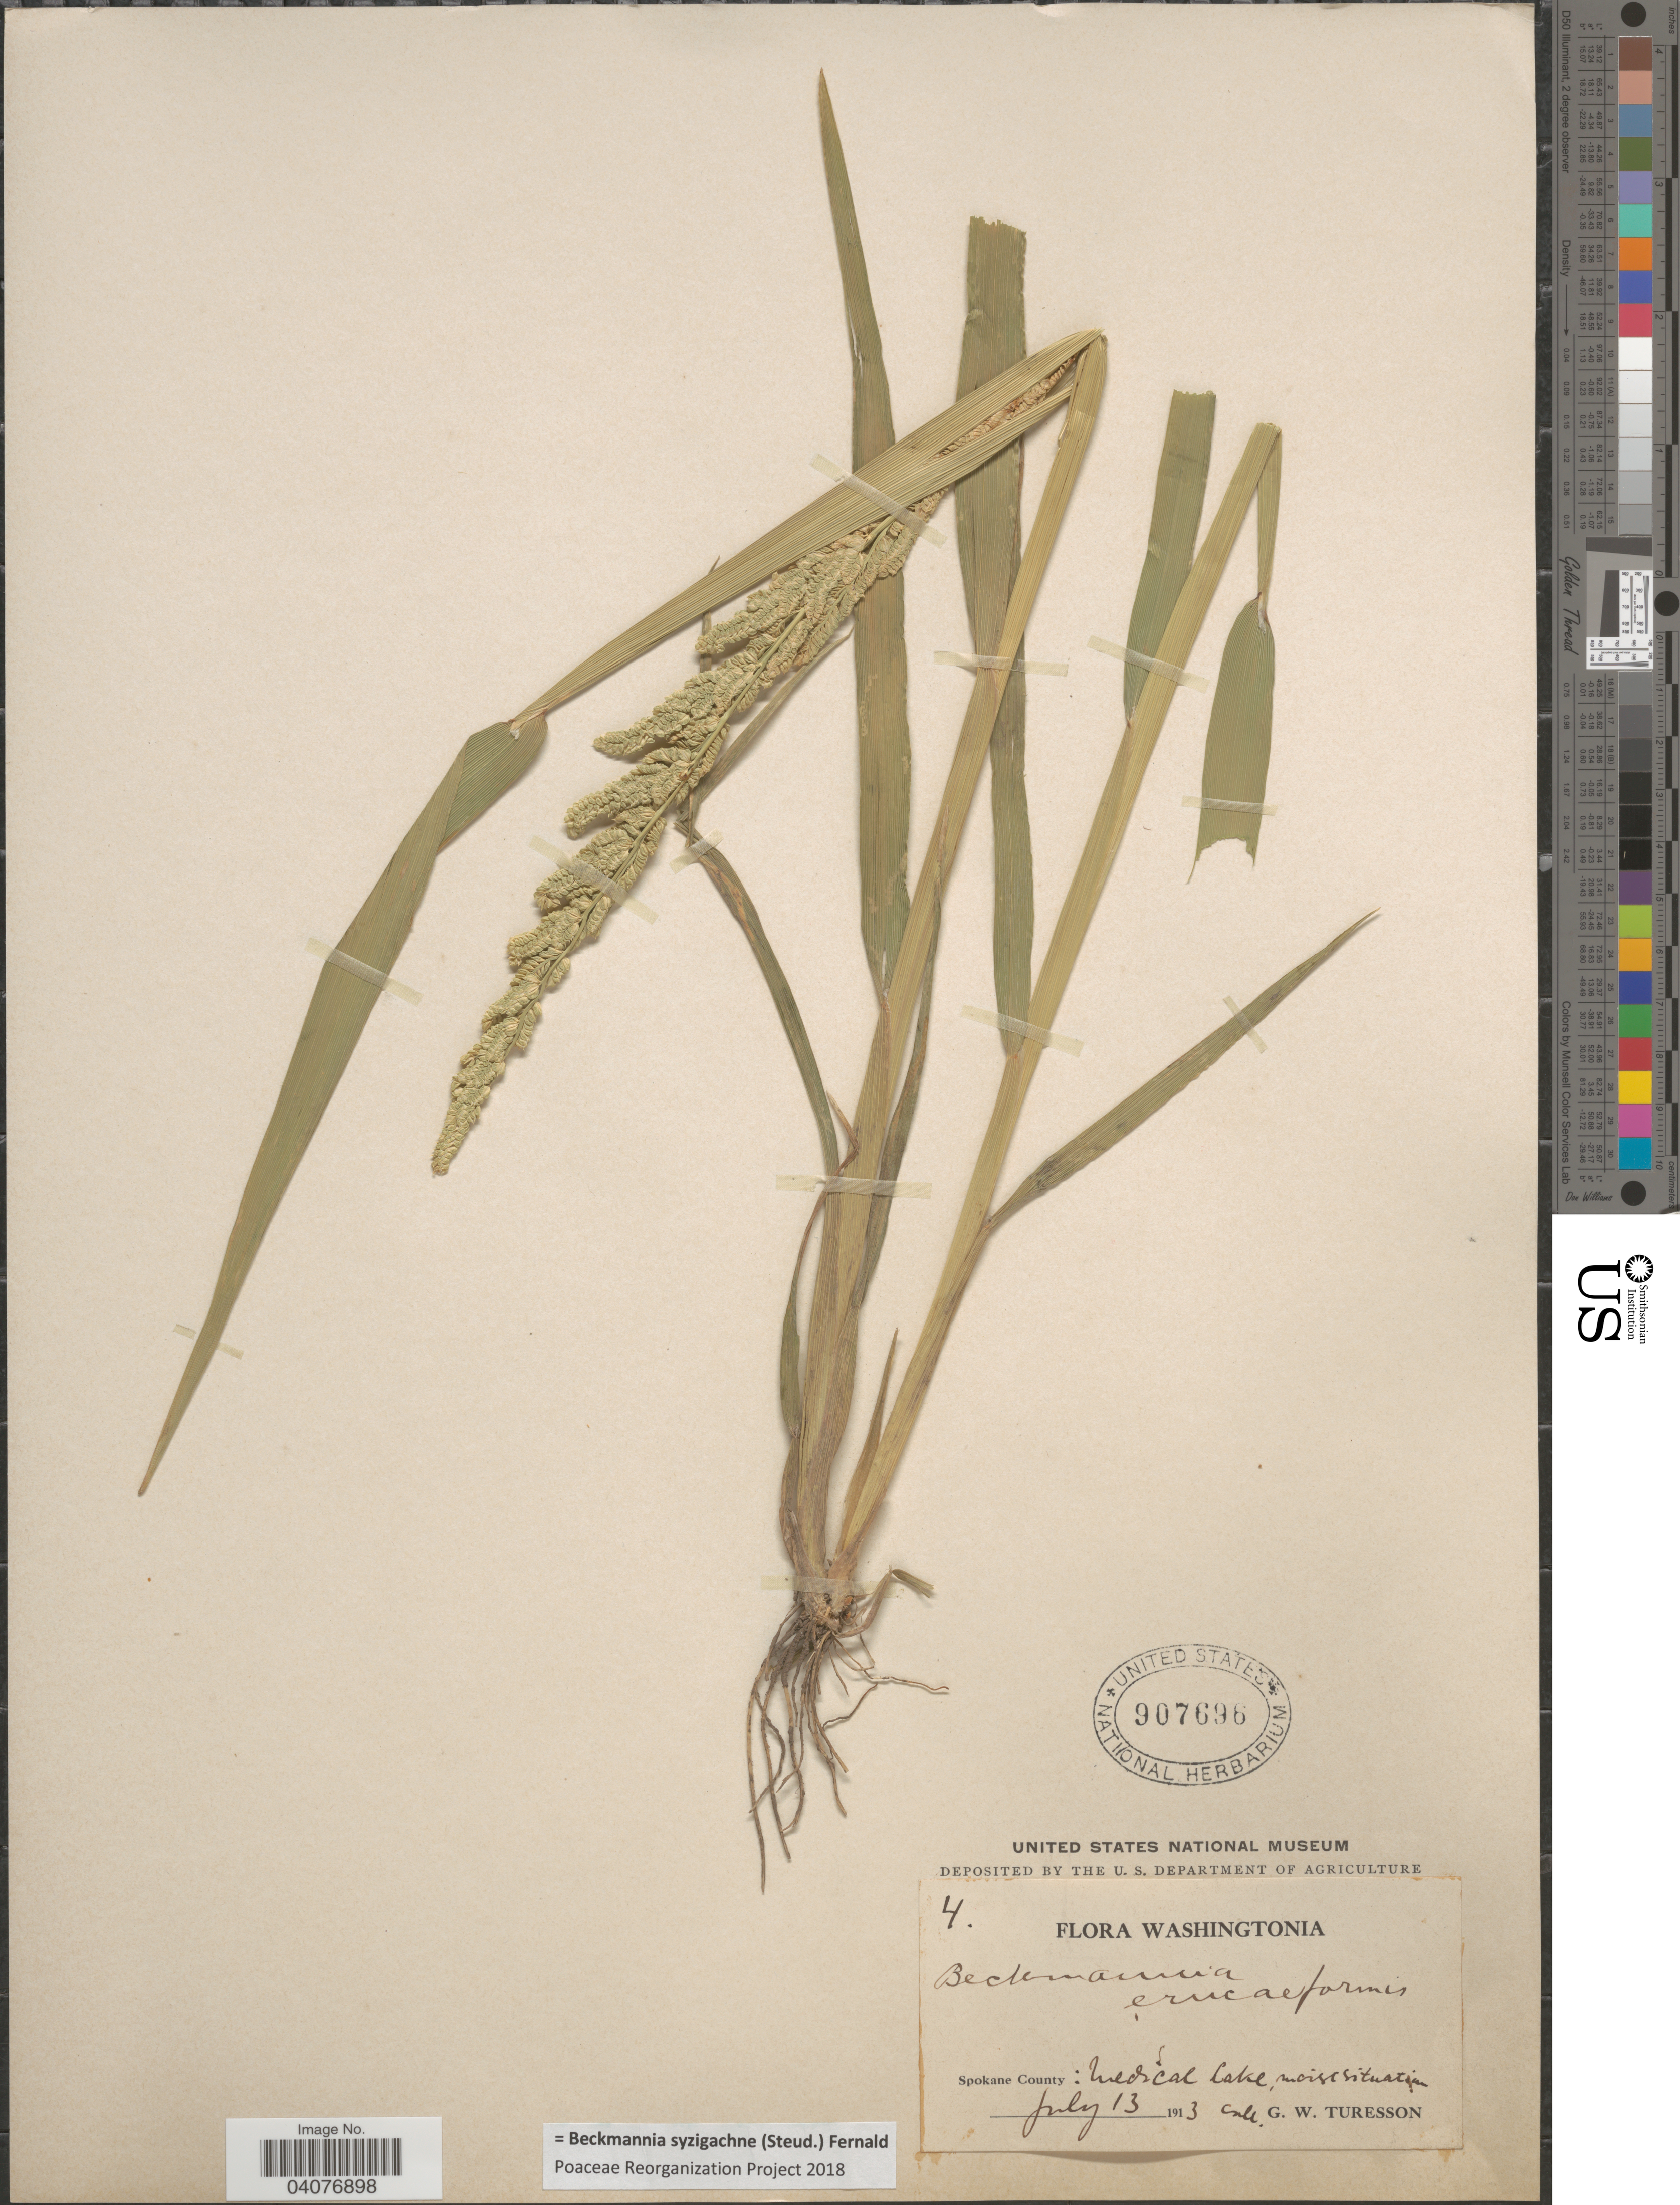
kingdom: Plantae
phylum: Tracheophyta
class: Liliopsida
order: Poales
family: Poaceae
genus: Beckmannia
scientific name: Beckmannia syzigachne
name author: (Steud.) Fernald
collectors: G. Turesson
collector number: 4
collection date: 1913-07-13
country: United States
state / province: Washington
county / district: Spokane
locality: Spokane County: Medical Lake, moist situation.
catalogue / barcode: US 907696